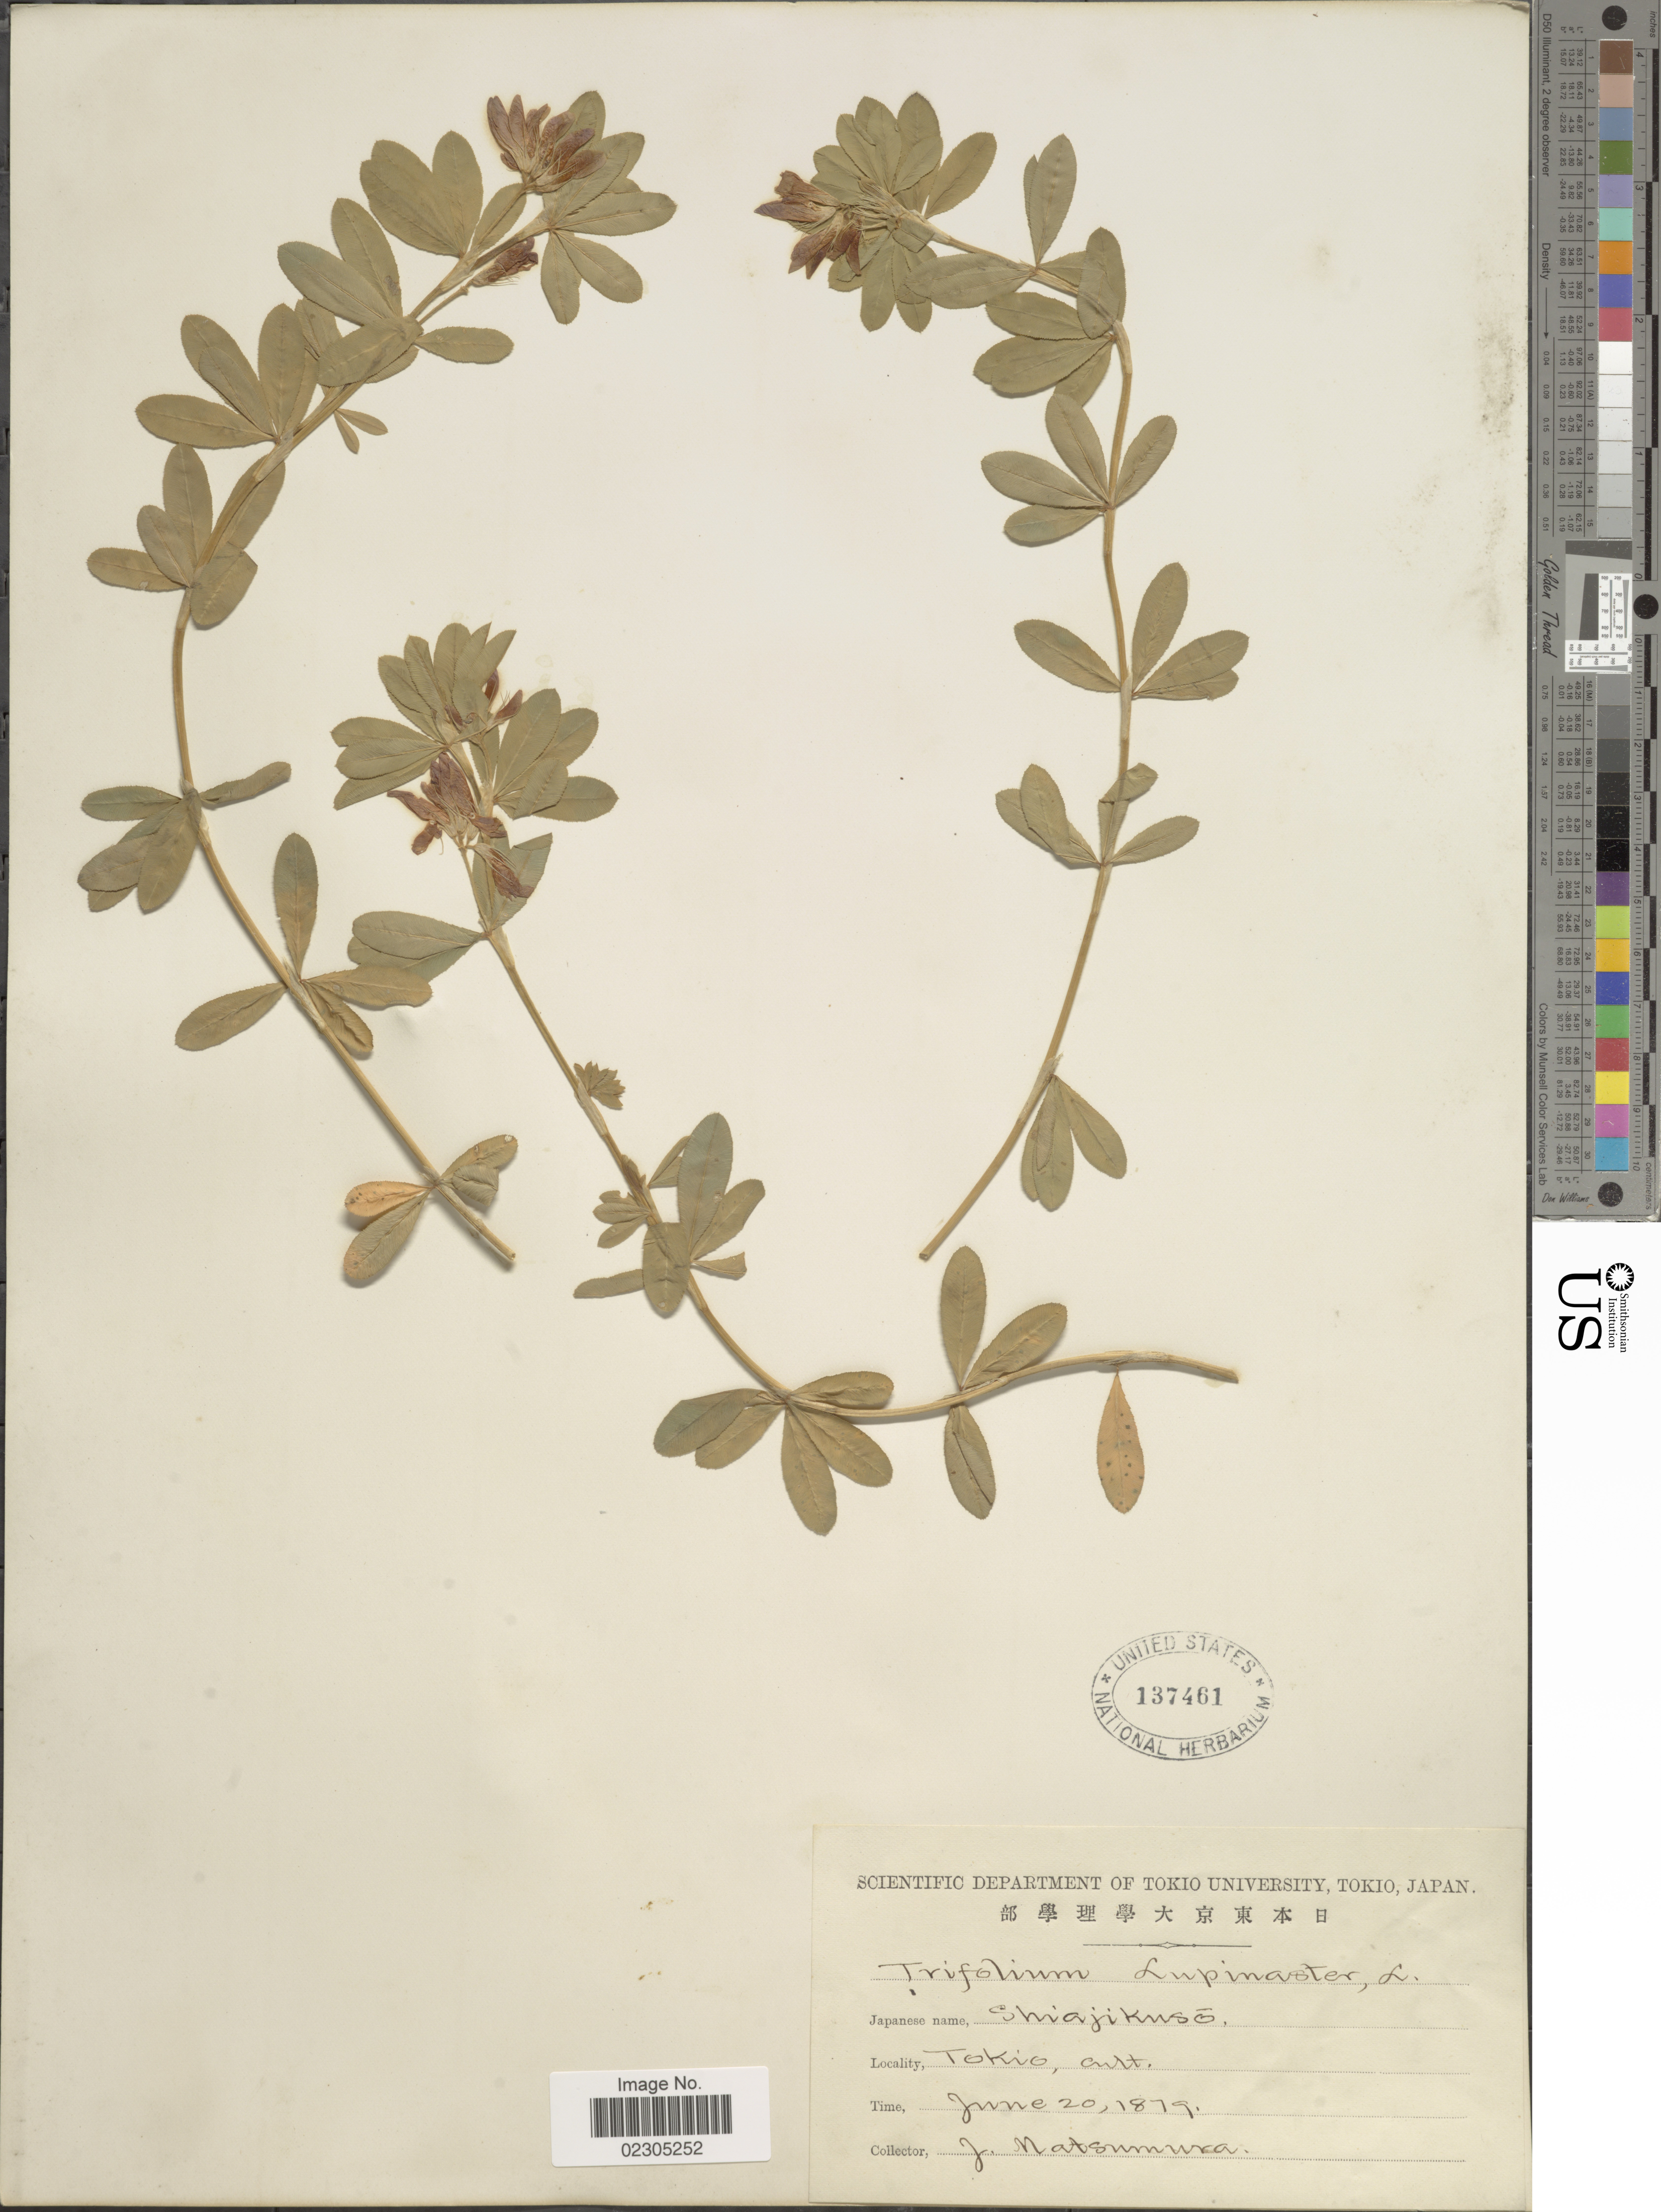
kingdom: Plantae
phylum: Tracheophyta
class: Magnoliopsida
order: Fabales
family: Fabaceae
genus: Trifolium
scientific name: Trifolium lupinaster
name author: L.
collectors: J. Natsumura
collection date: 1879-06-20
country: Japan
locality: Tokio, cult.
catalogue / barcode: US 137461